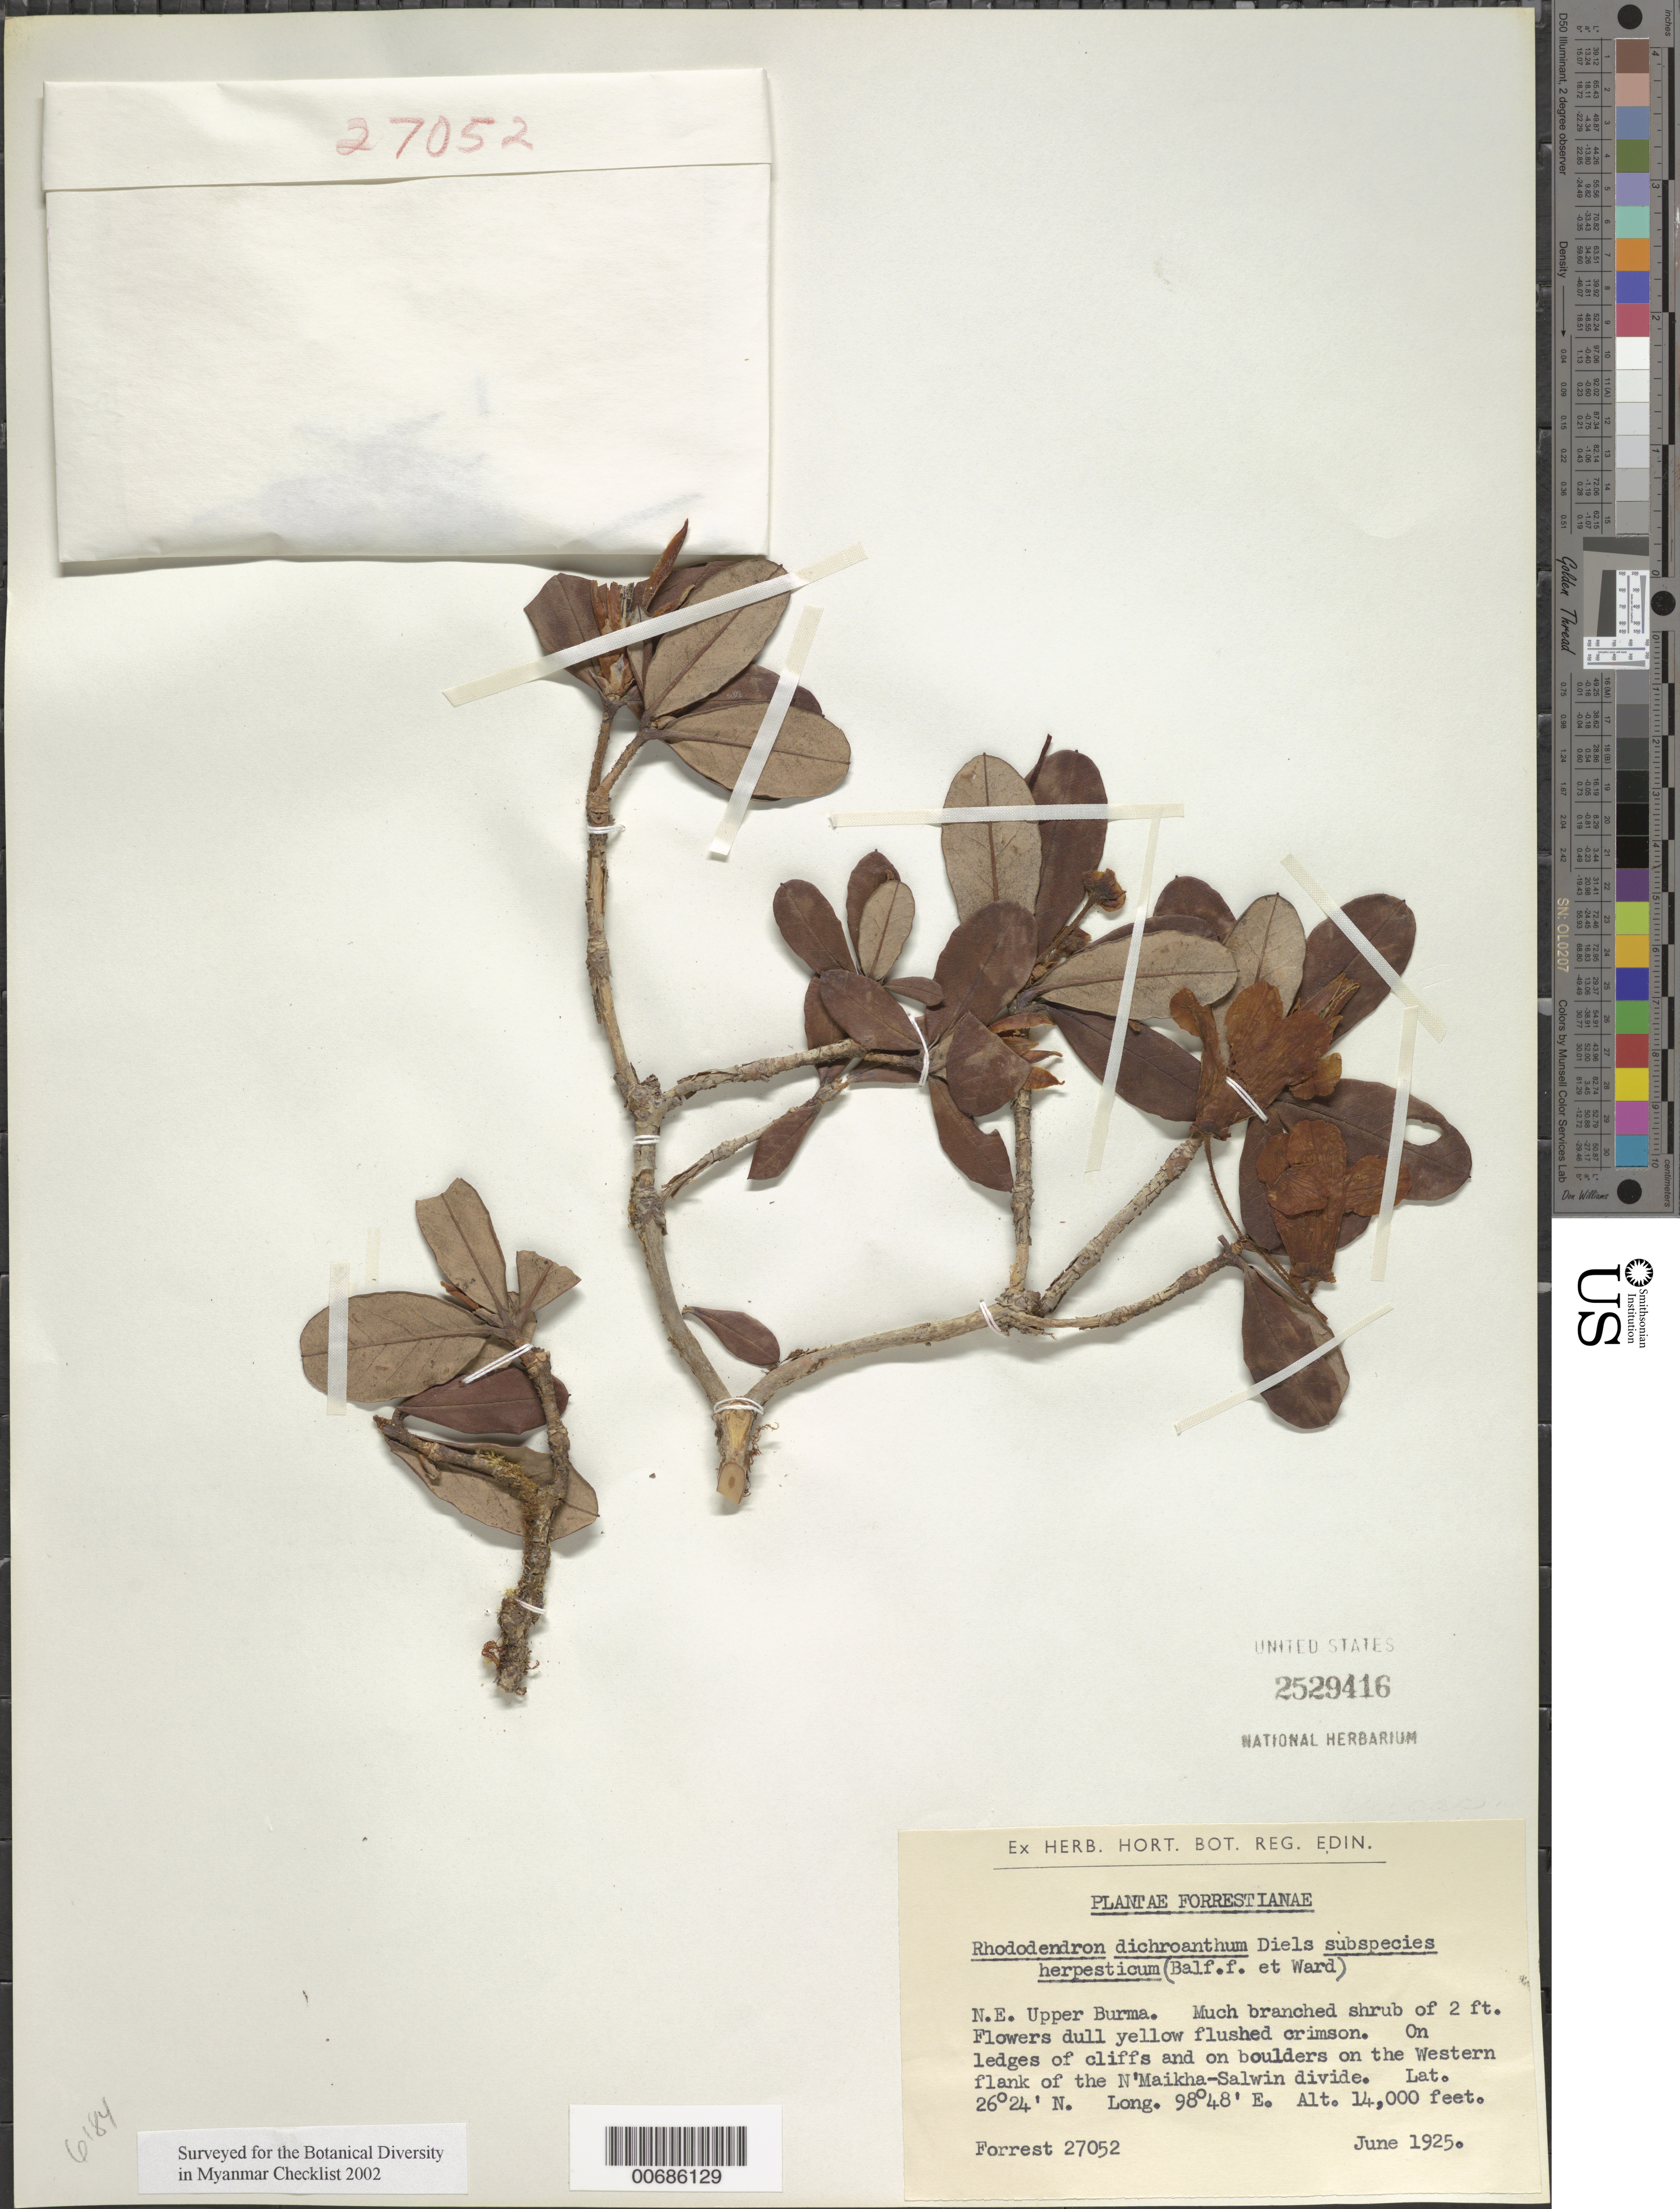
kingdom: Plantae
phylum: Tracheophyta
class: Magnoliopsida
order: Ericales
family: Ericaceae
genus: Rhododendron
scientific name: Rhododendron dichroanthum subsp. herpesticum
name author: (Balf. f. & Kingdon-Ward) Cowan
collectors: G. Forrest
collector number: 27052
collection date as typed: Jun 1925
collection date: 1925-06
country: Myanmar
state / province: Kachin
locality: N'Maikha-Salwin Divide, W flank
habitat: Ledges of cliffs and boulders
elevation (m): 4267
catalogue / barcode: US 2529416